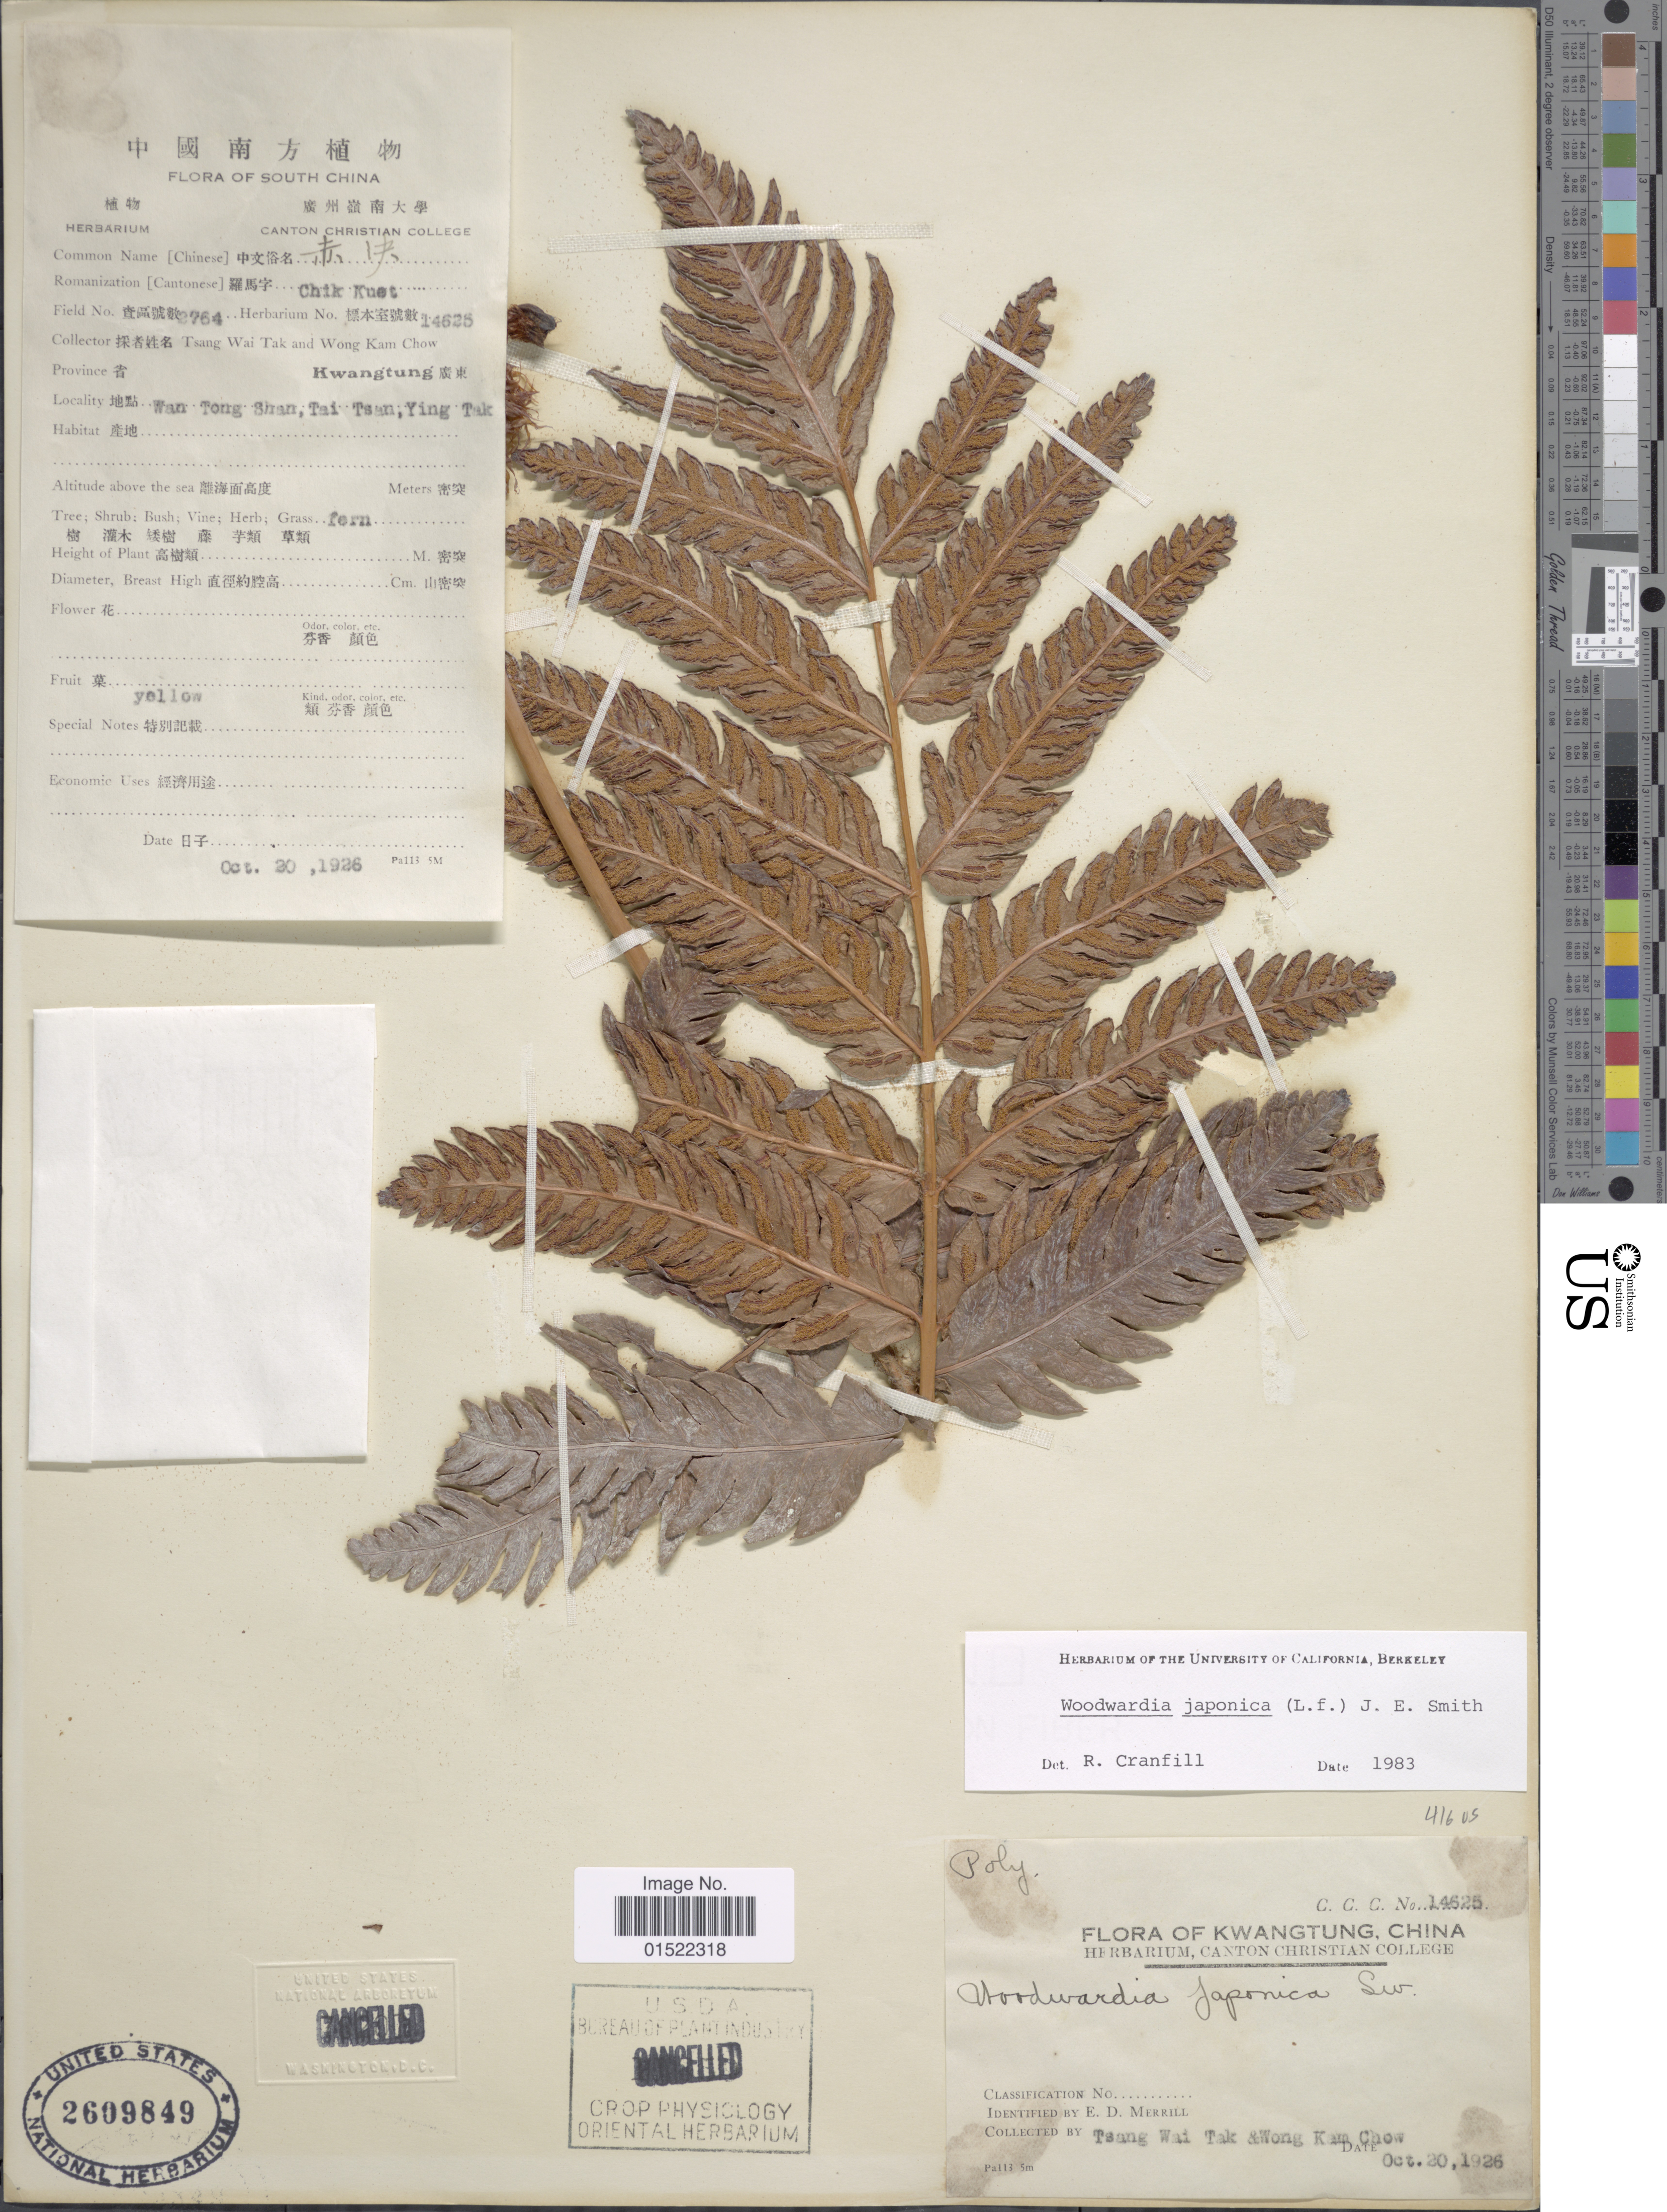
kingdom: Plantae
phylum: Tracheophyta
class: Polypodiopsida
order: Polypodiales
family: Blechnaceae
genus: Woodwardia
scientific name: Woodwardia japonica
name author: (L. f.) Sm.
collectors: W. T. Tsang & K. C. Wong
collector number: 2764/14625*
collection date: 1926-10-20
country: China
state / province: Guangdong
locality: South China, Province Kwangtung, Wan Tong Shan, Tai Tsan, Ying Tak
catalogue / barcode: US 2609849